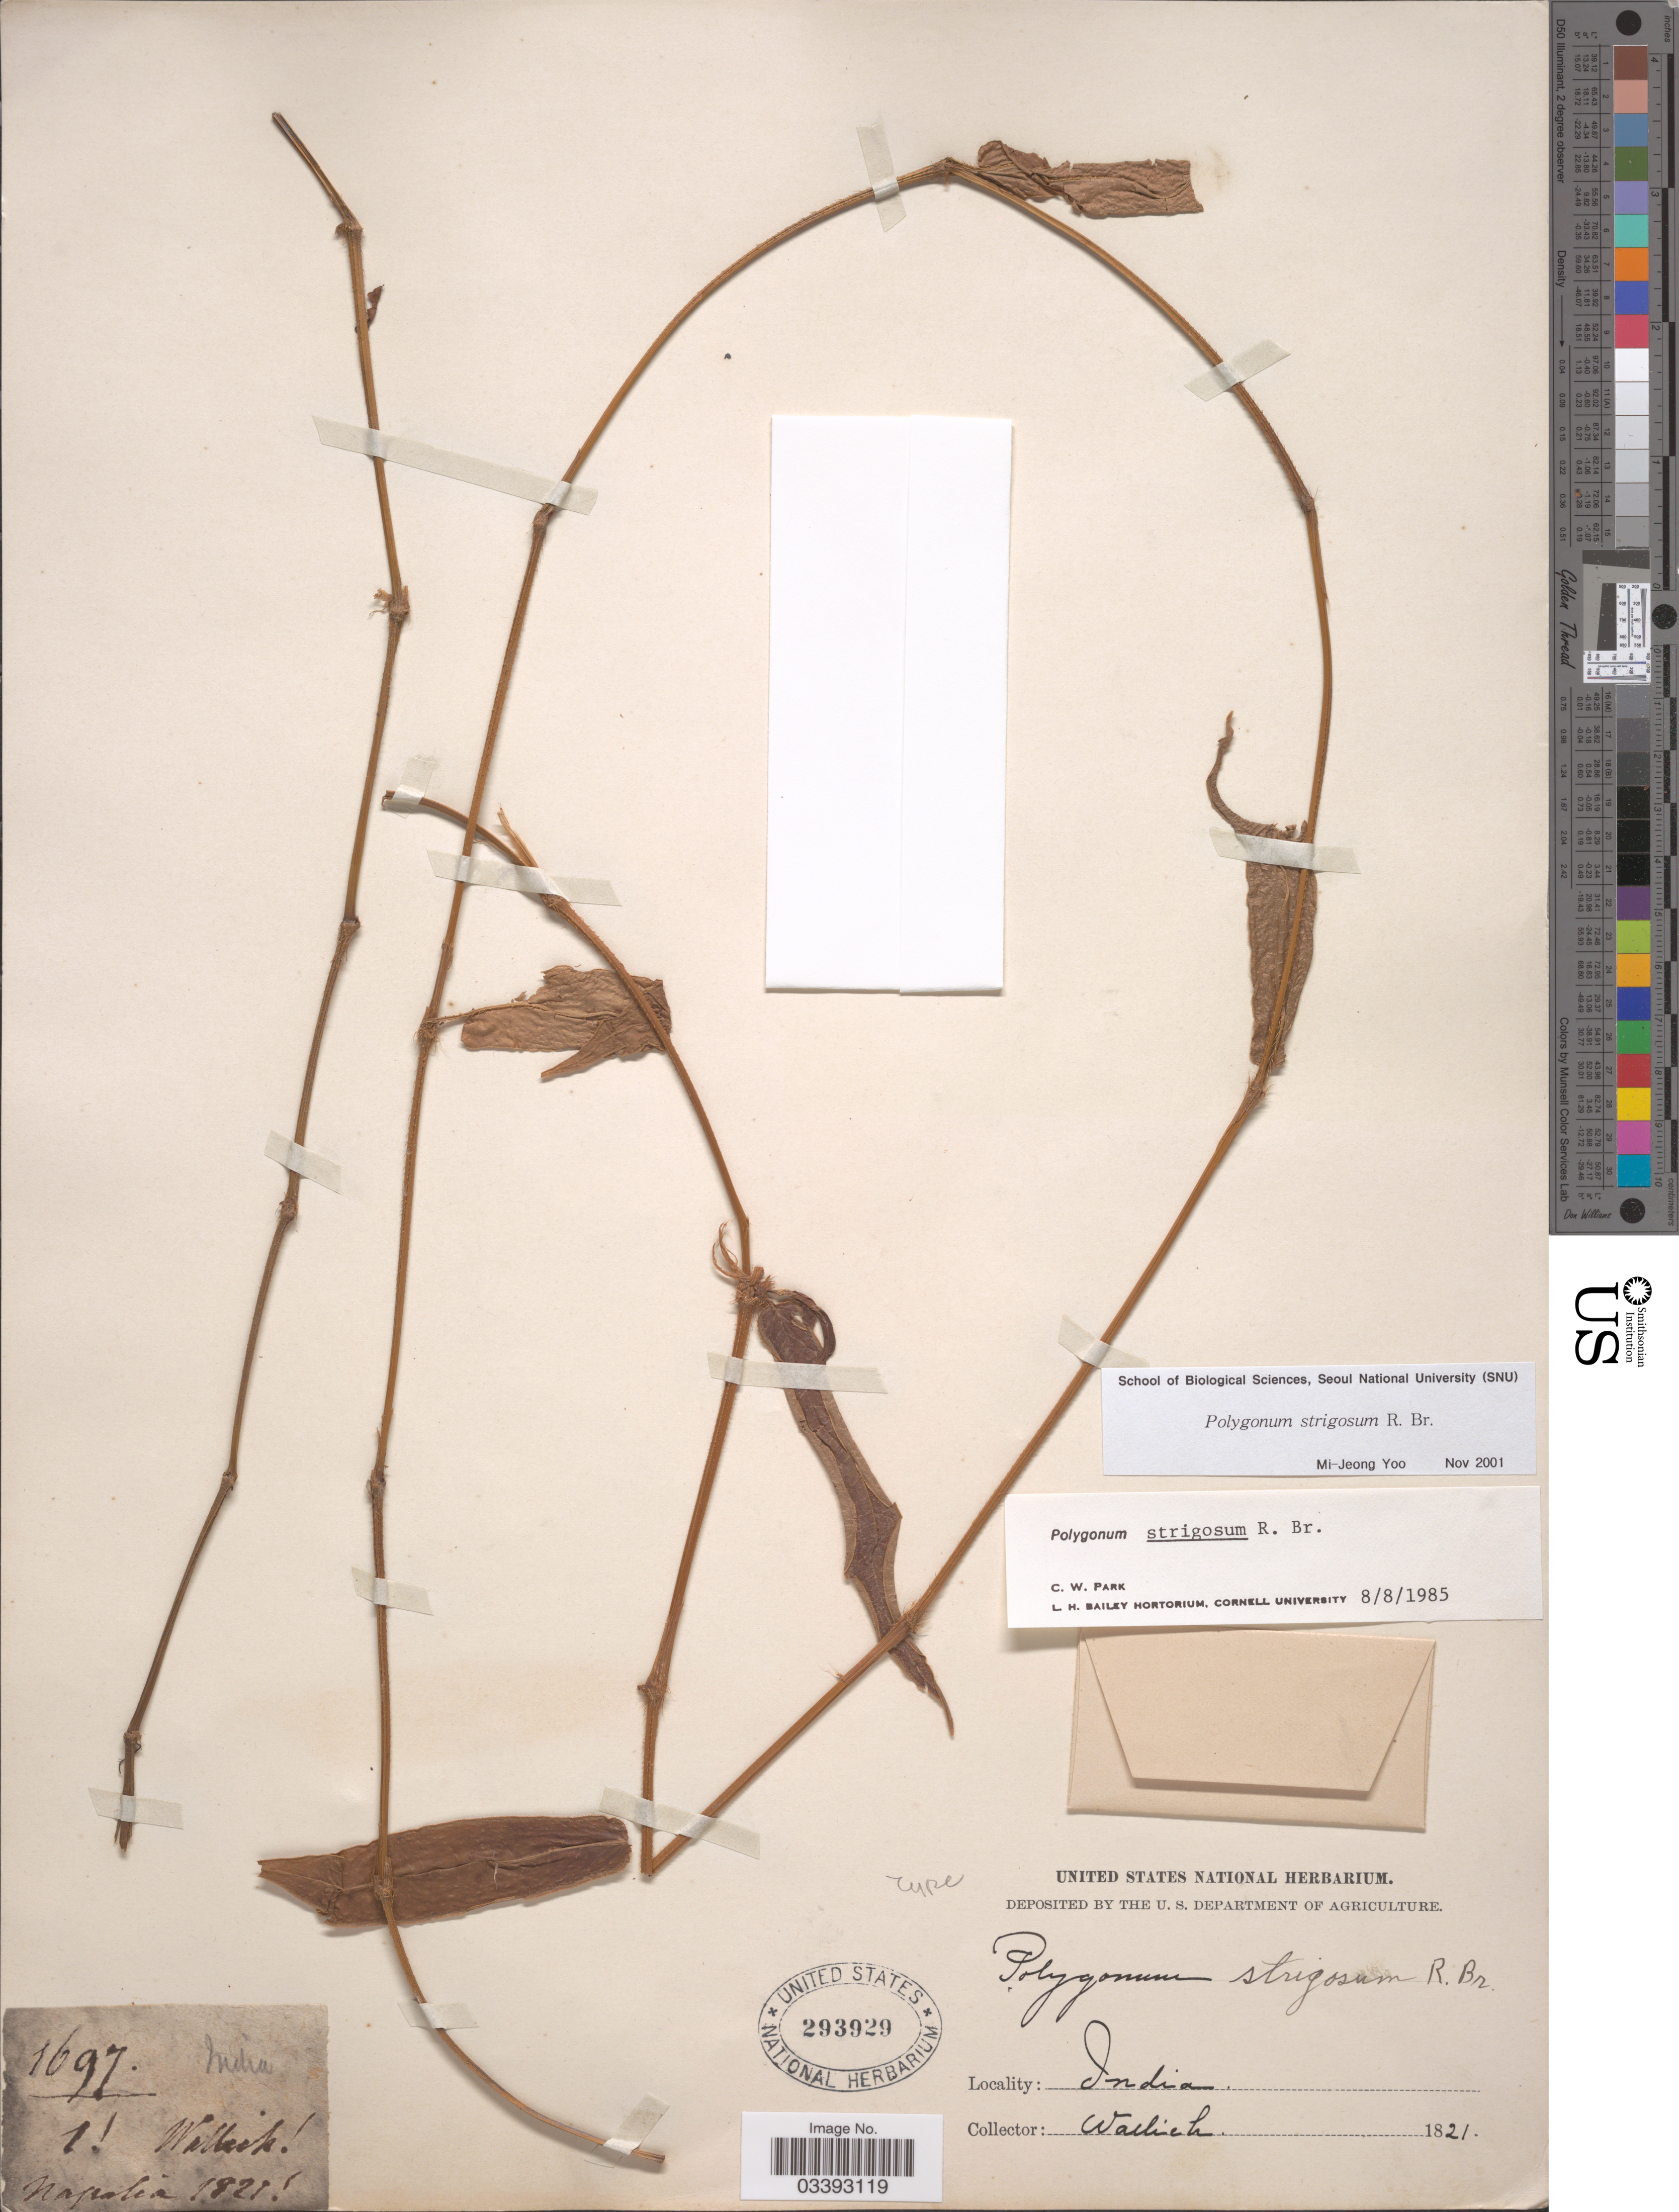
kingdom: Plantae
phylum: Tracheophyta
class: Magnoliopsida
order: Caryophyllales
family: Polygonaceae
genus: Polygonum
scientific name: Polygonum strigosum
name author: R. Br.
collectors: -- Wallich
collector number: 1697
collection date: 1821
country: India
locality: Napolia [unsure placement].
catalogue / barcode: US 293929